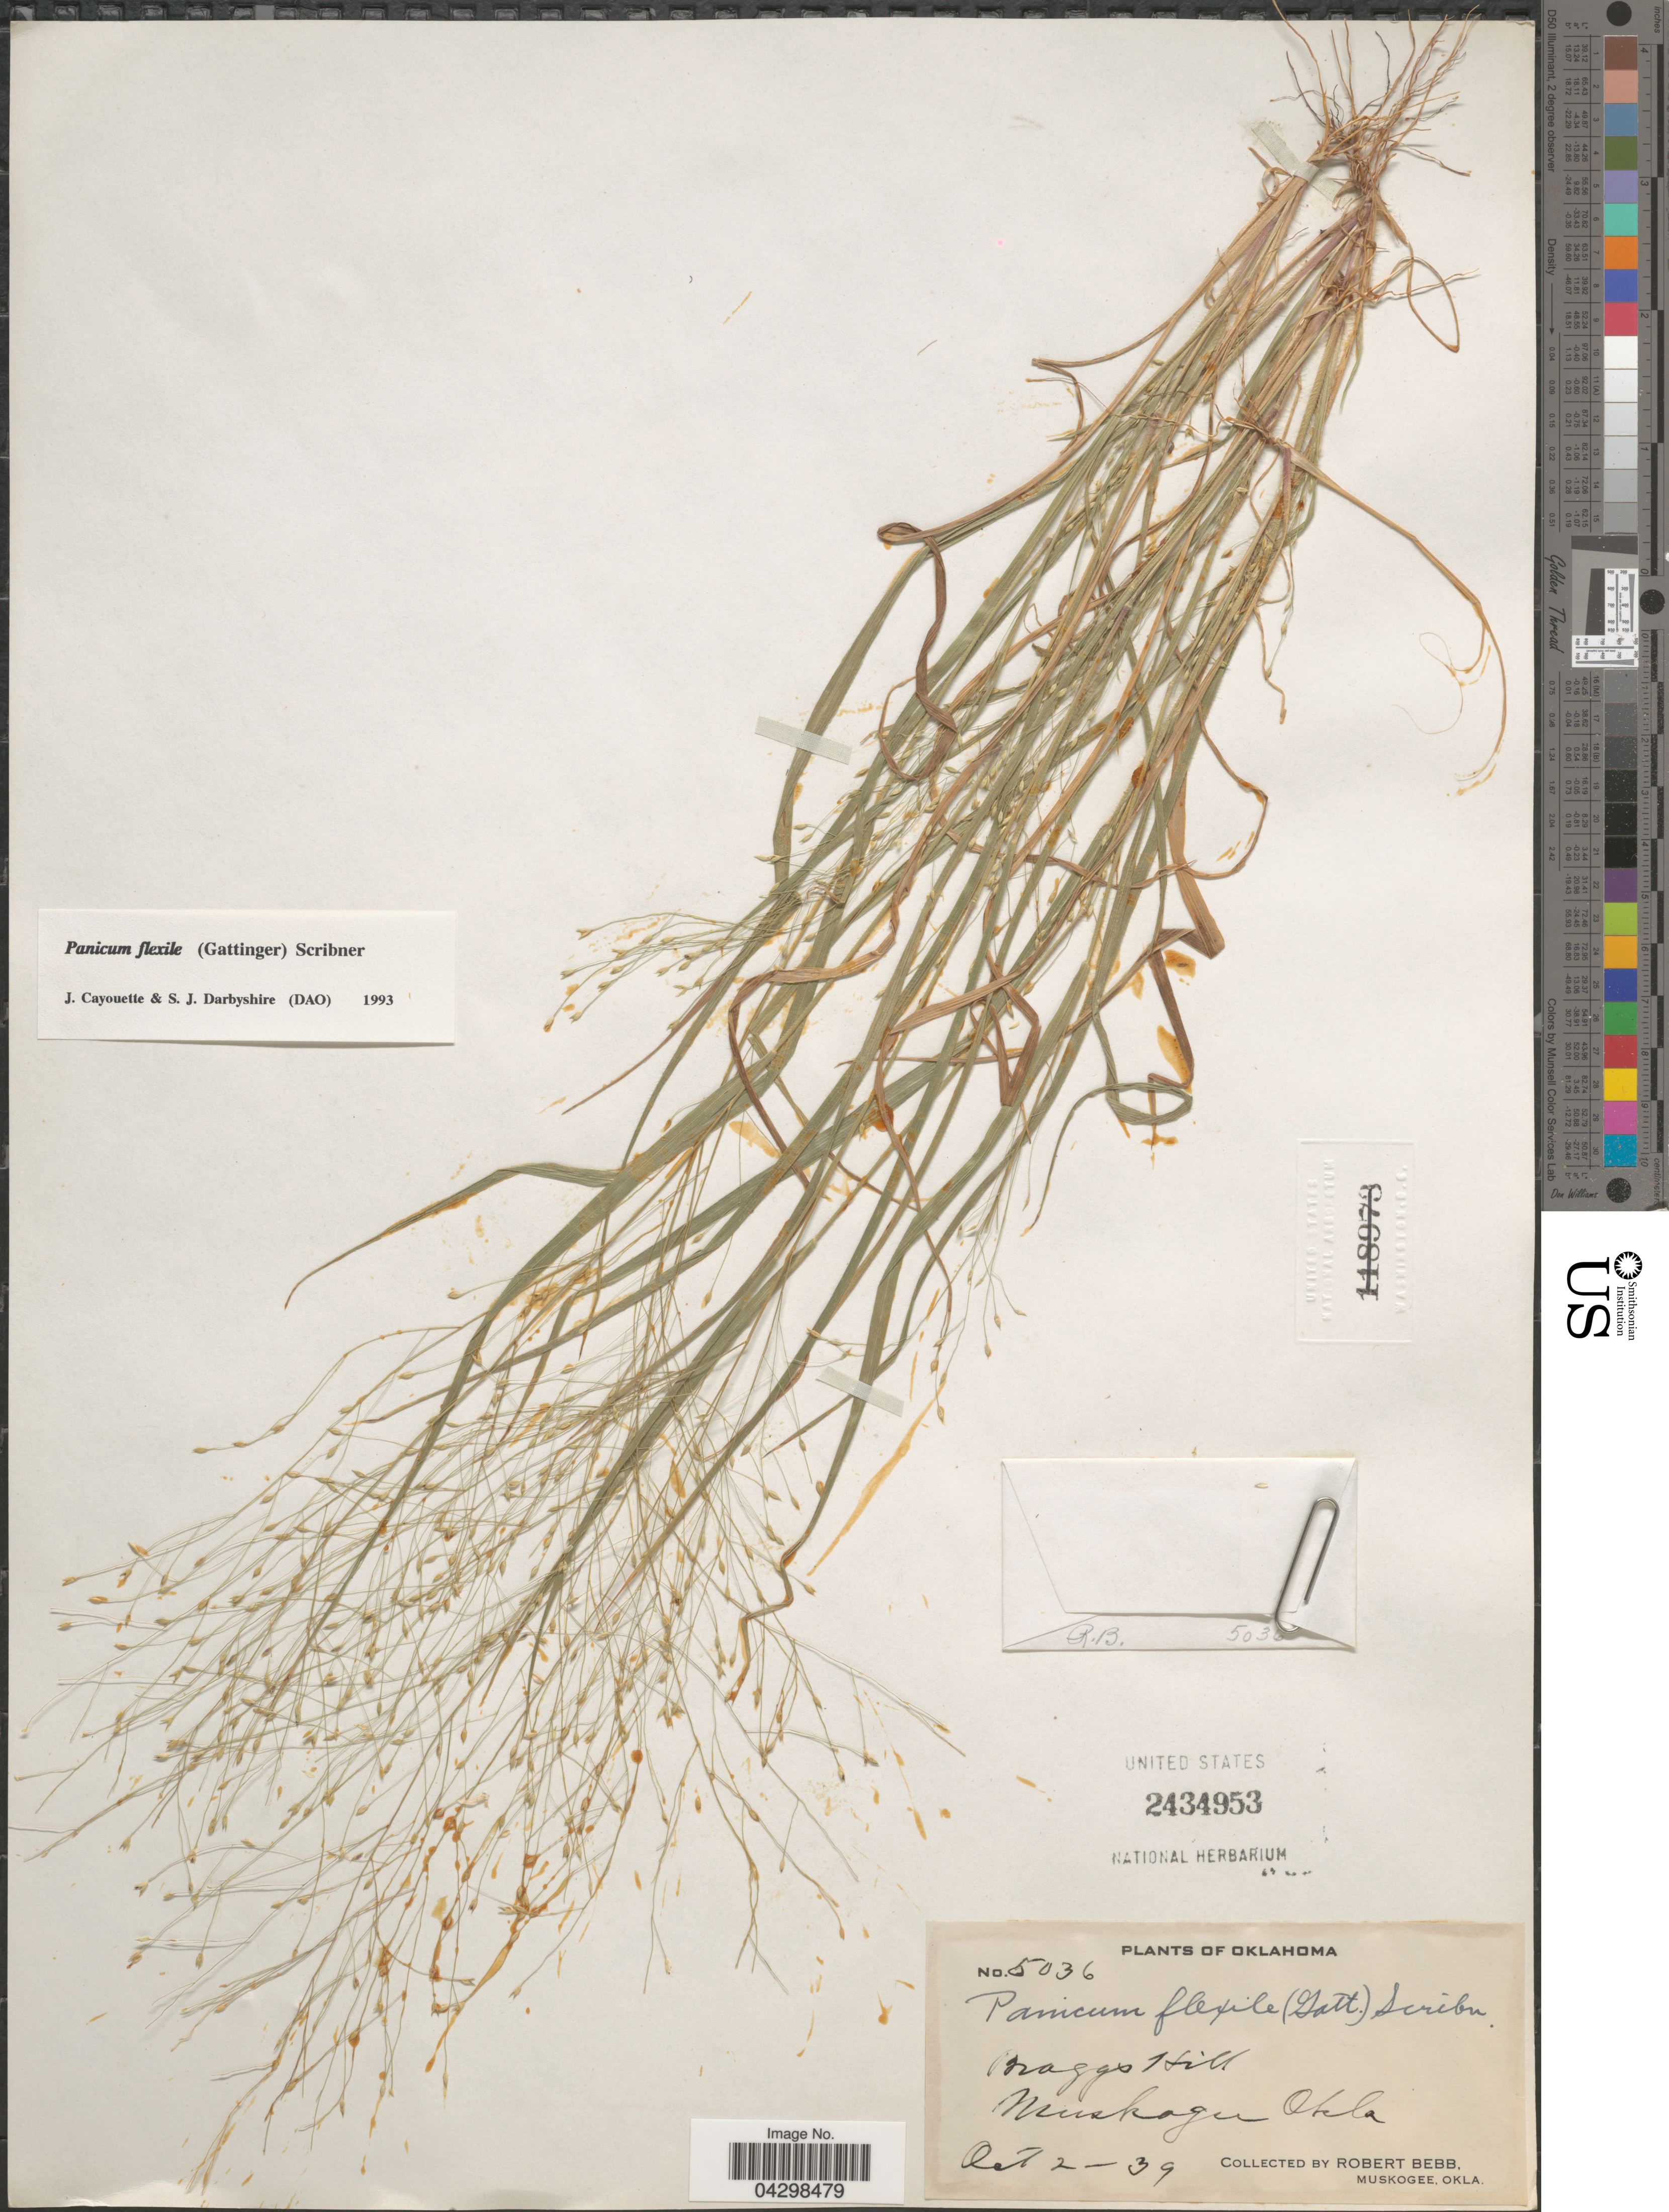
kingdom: Plantae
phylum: Tracheophyta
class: Liliopsida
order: Poales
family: Poaceae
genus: Panicum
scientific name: Panicum flexile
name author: (Gatt.) Scribn.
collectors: R. Bebb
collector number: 5036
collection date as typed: Transcribed d/m/y: 2/10/39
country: United States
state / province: Oklahoma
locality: Braggs Hill. Muskogee.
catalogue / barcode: US 2434953